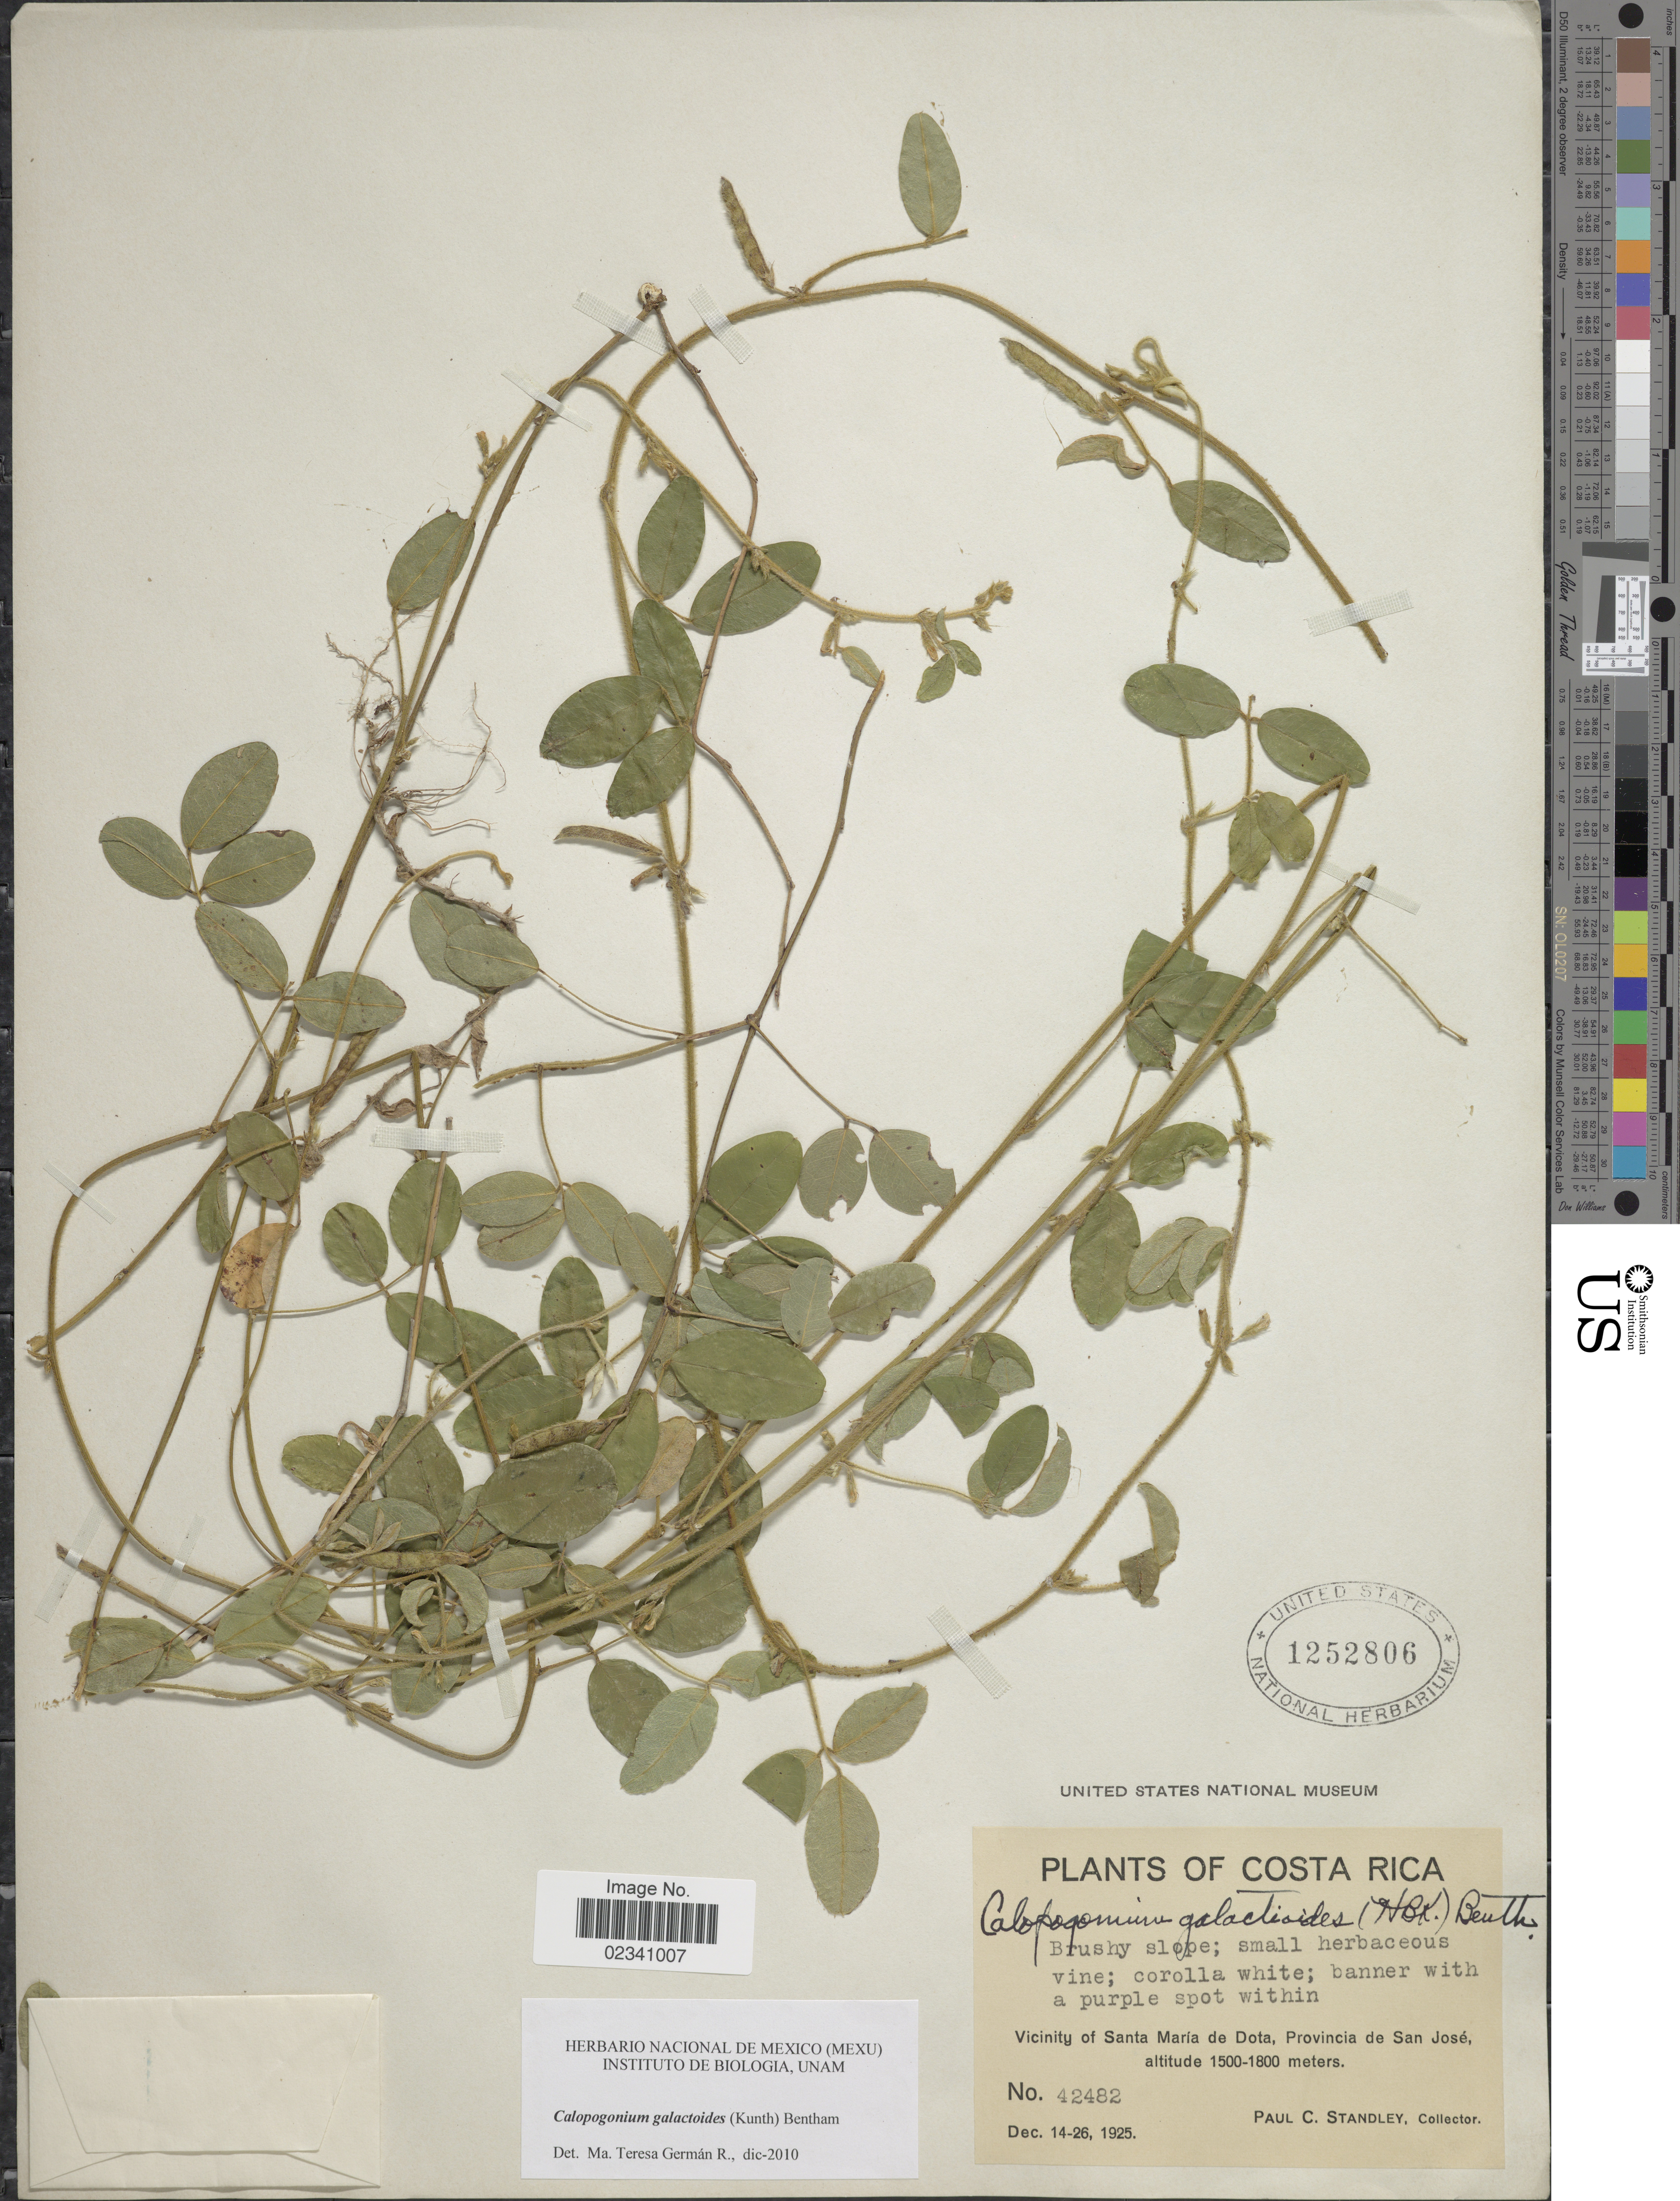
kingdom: Plantae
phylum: Tracheophyta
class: Magnoliopsida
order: Fabales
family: Fabaceae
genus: Calopogonium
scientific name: Calopogonium galactioides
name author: (Kunth) Hemsl.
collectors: P. C. Standley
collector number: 42482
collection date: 1925-12-14/1925-12-26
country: Costa Rica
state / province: San José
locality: Costa Rica. Vicinity of Santa Maria de Dota, Provincia de San Jose.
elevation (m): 1500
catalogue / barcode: US 1252806